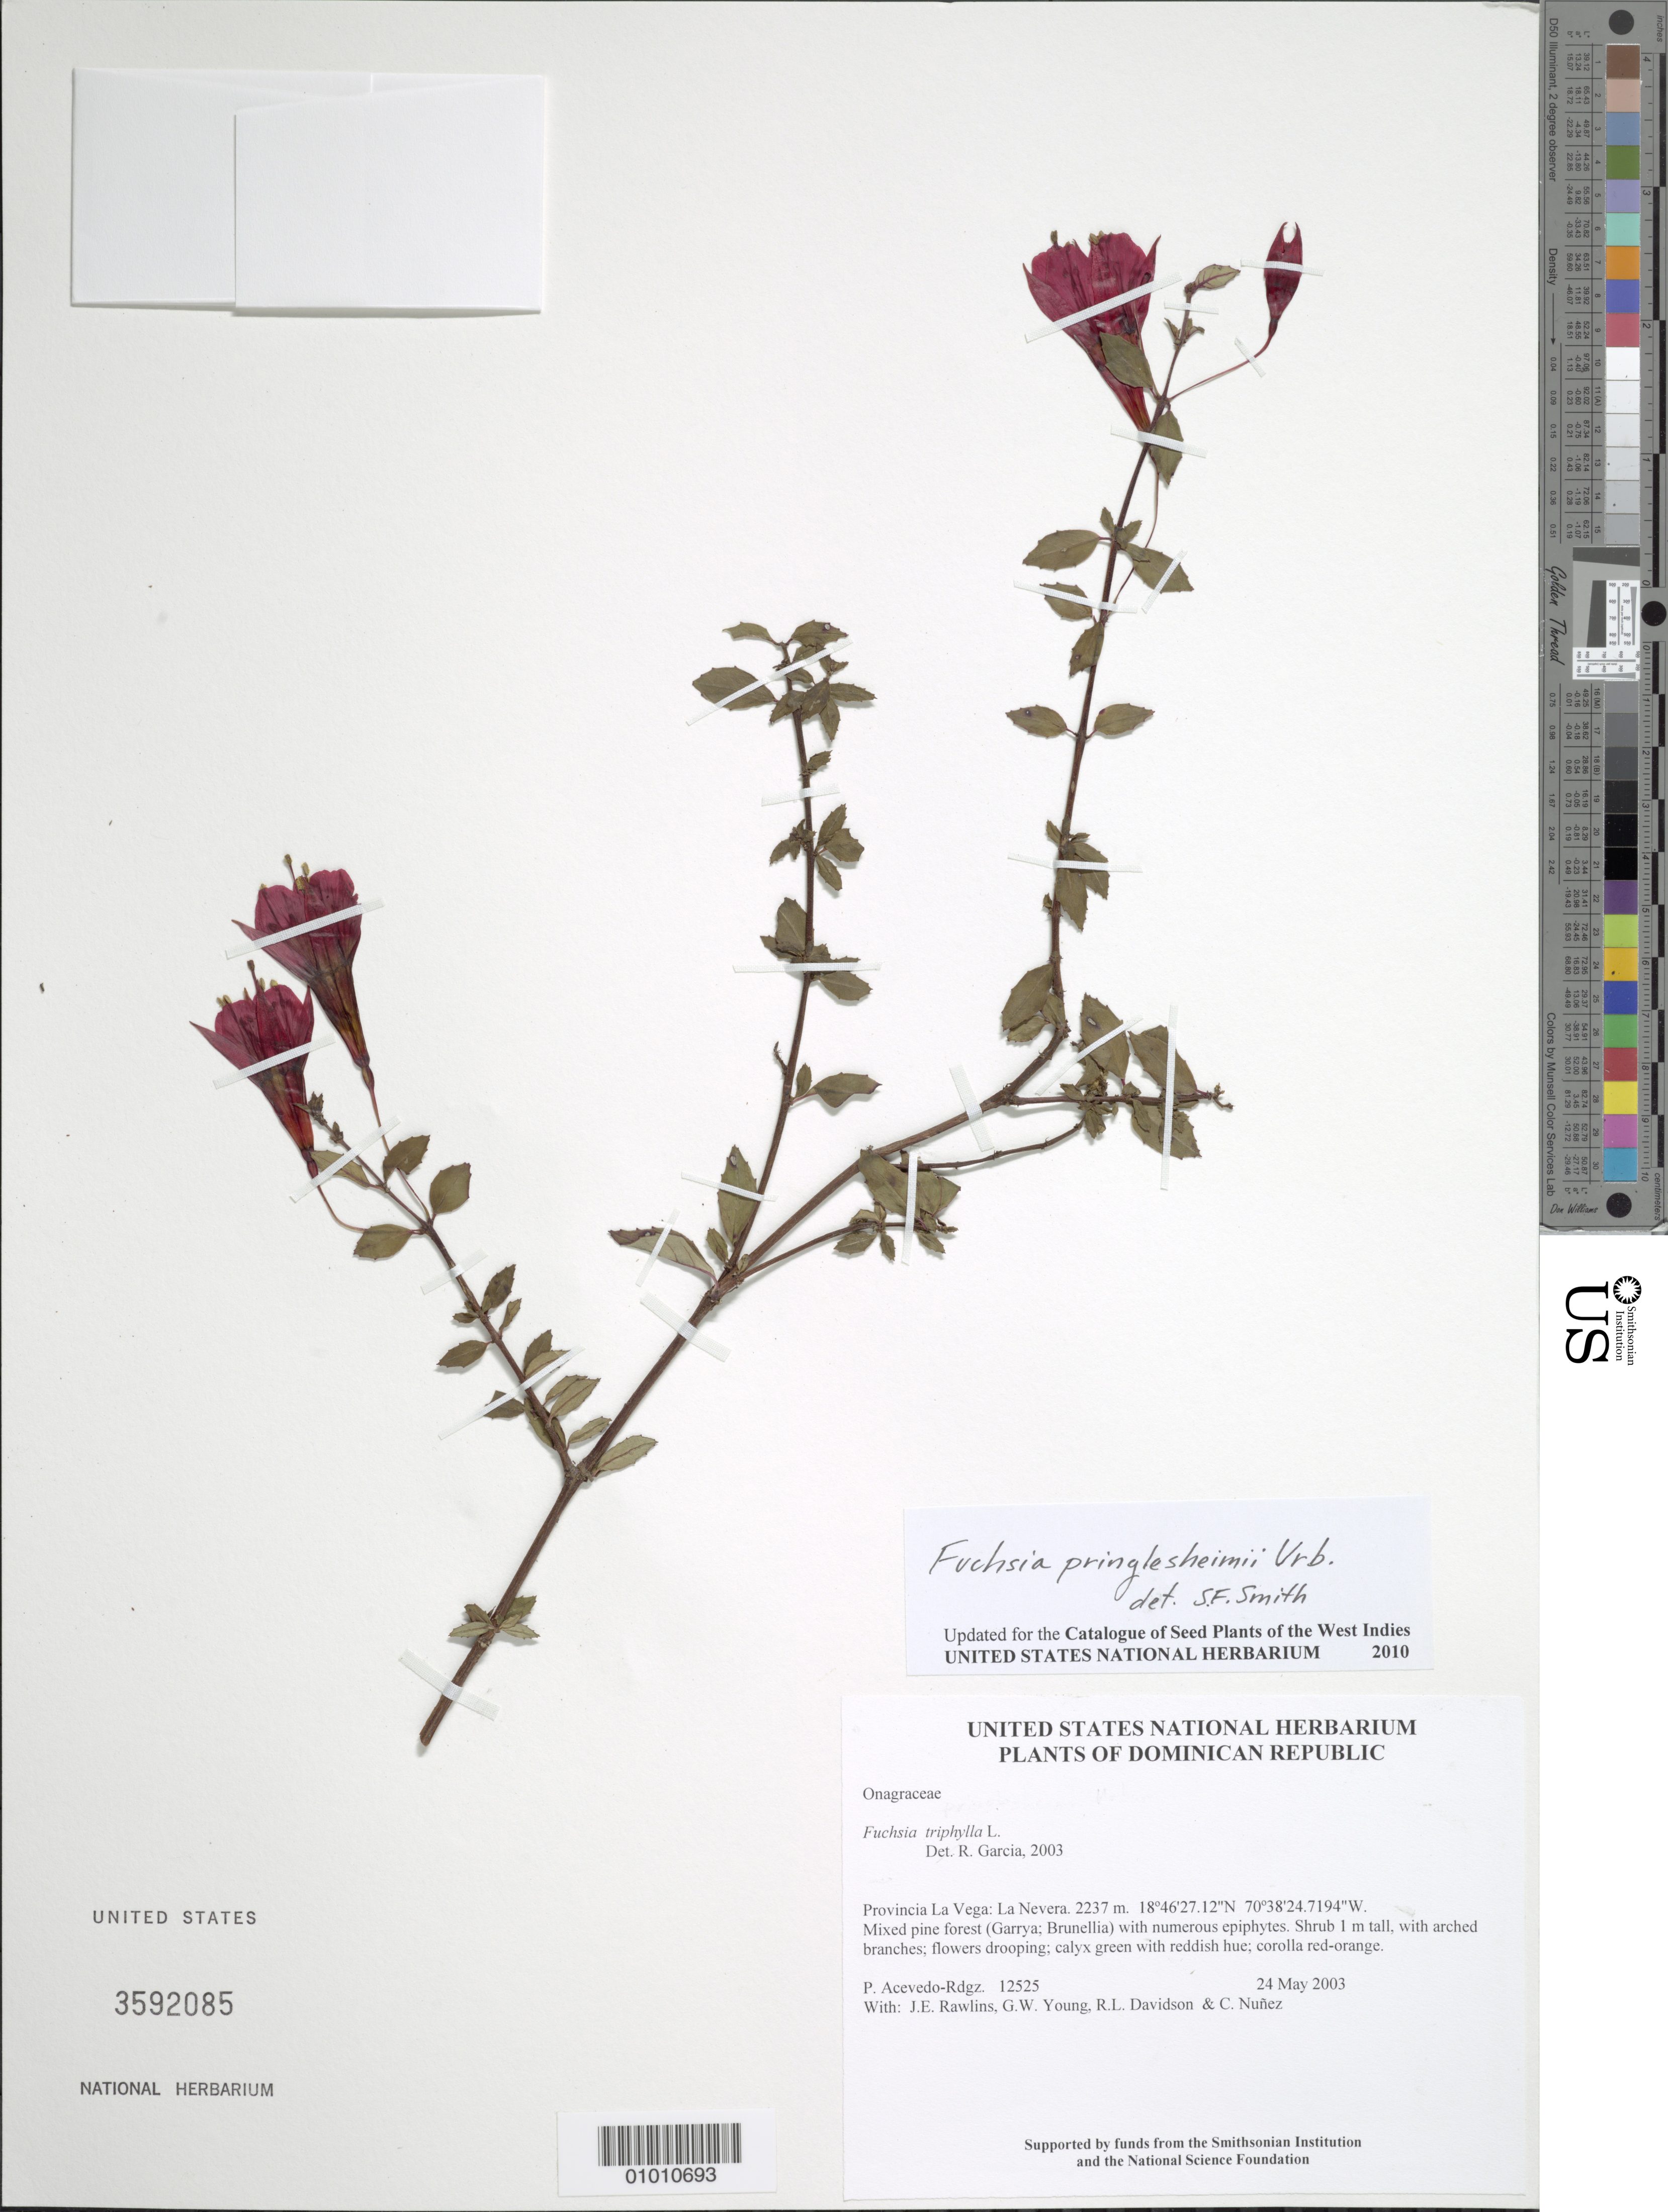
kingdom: Plantae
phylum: Tracheophyta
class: Magnoliopsida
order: Myrtales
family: Onagraceae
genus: Fuchsia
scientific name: Fuchsia triphylla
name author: L.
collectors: P. Acevedo-Rodr., J. Rawlins, G. Young, R. Davidson & C. Nunez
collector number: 12525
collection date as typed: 24 May 2003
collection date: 2003-05-24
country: Dominican Republic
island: Hispaniola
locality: Provincia La Vega: La Nevera.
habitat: Mixed pine forest (Garrya; Brunellia) with numerous epiphytes.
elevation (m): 2237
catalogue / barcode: US 3592085